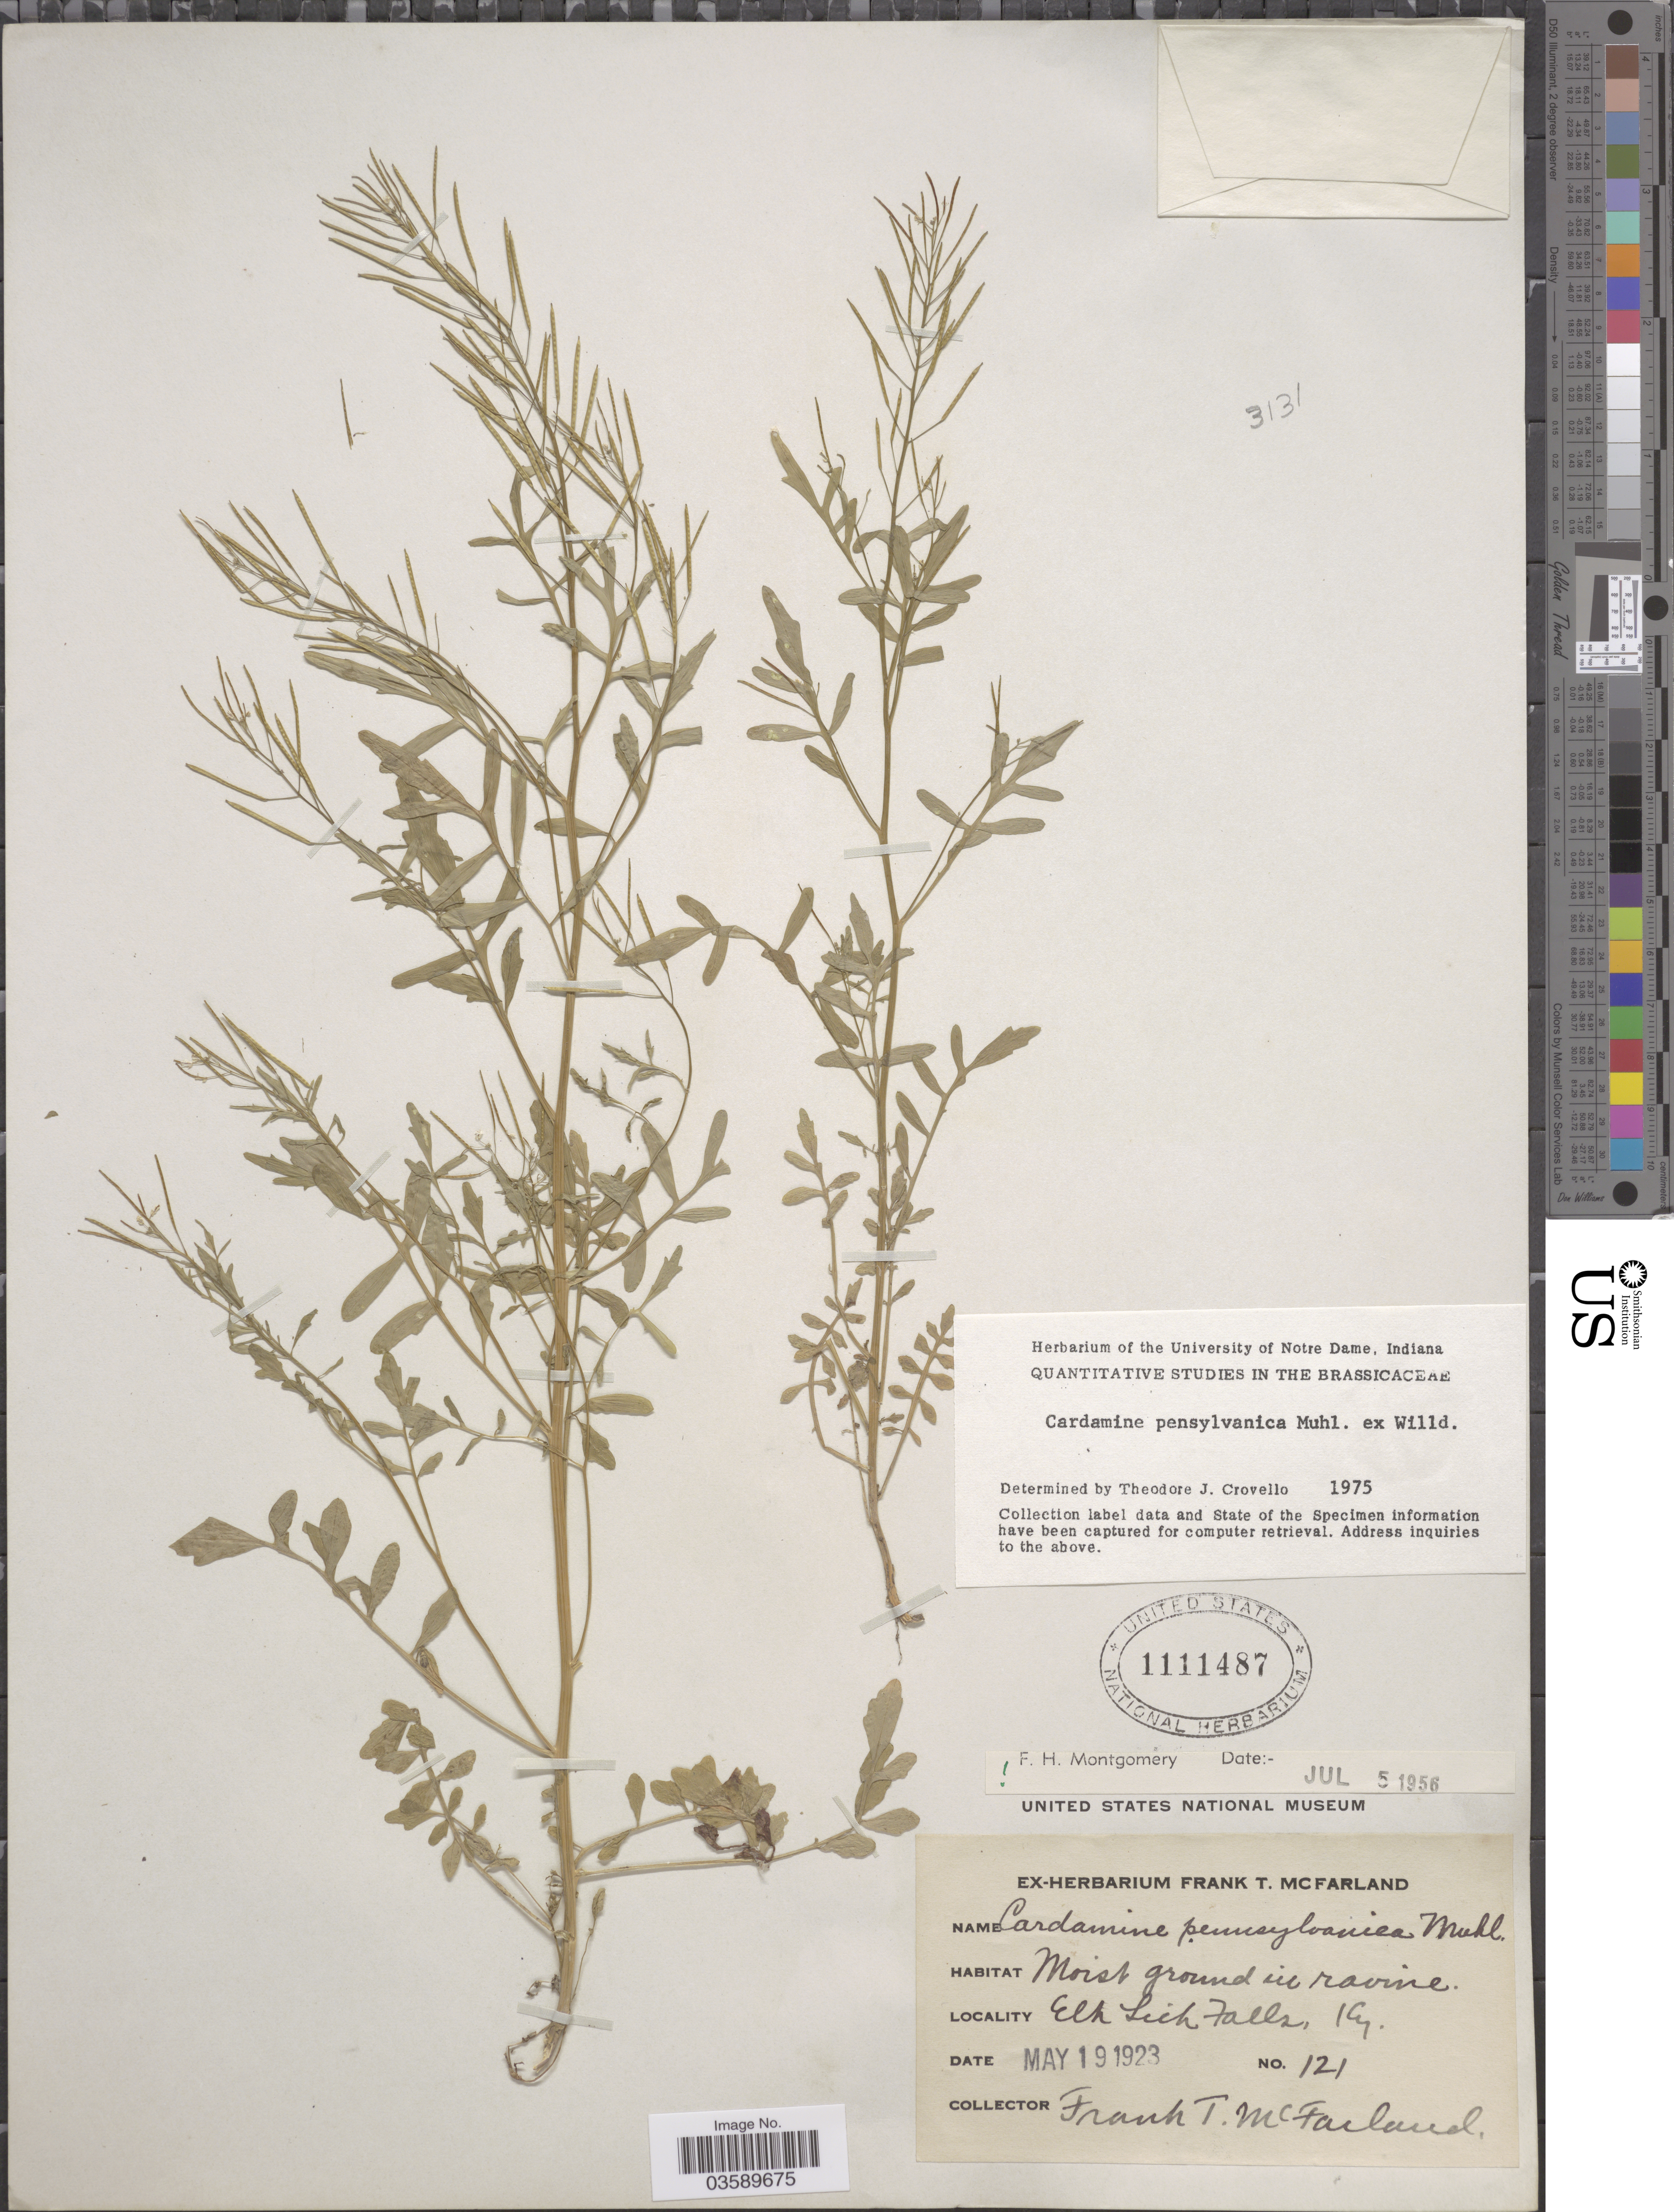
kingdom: Plantae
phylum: Tracheophyta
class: Magnoliopsida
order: Brassicales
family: Brassicaceae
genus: Cardamine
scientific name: Cardamine pensylvanica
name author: Muhl. ex Willd.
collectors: F. McFarland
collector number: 121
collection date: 1923-05-19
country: United States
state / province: Kentucky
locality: Elk Lick Falls.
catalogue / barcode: US 1111487